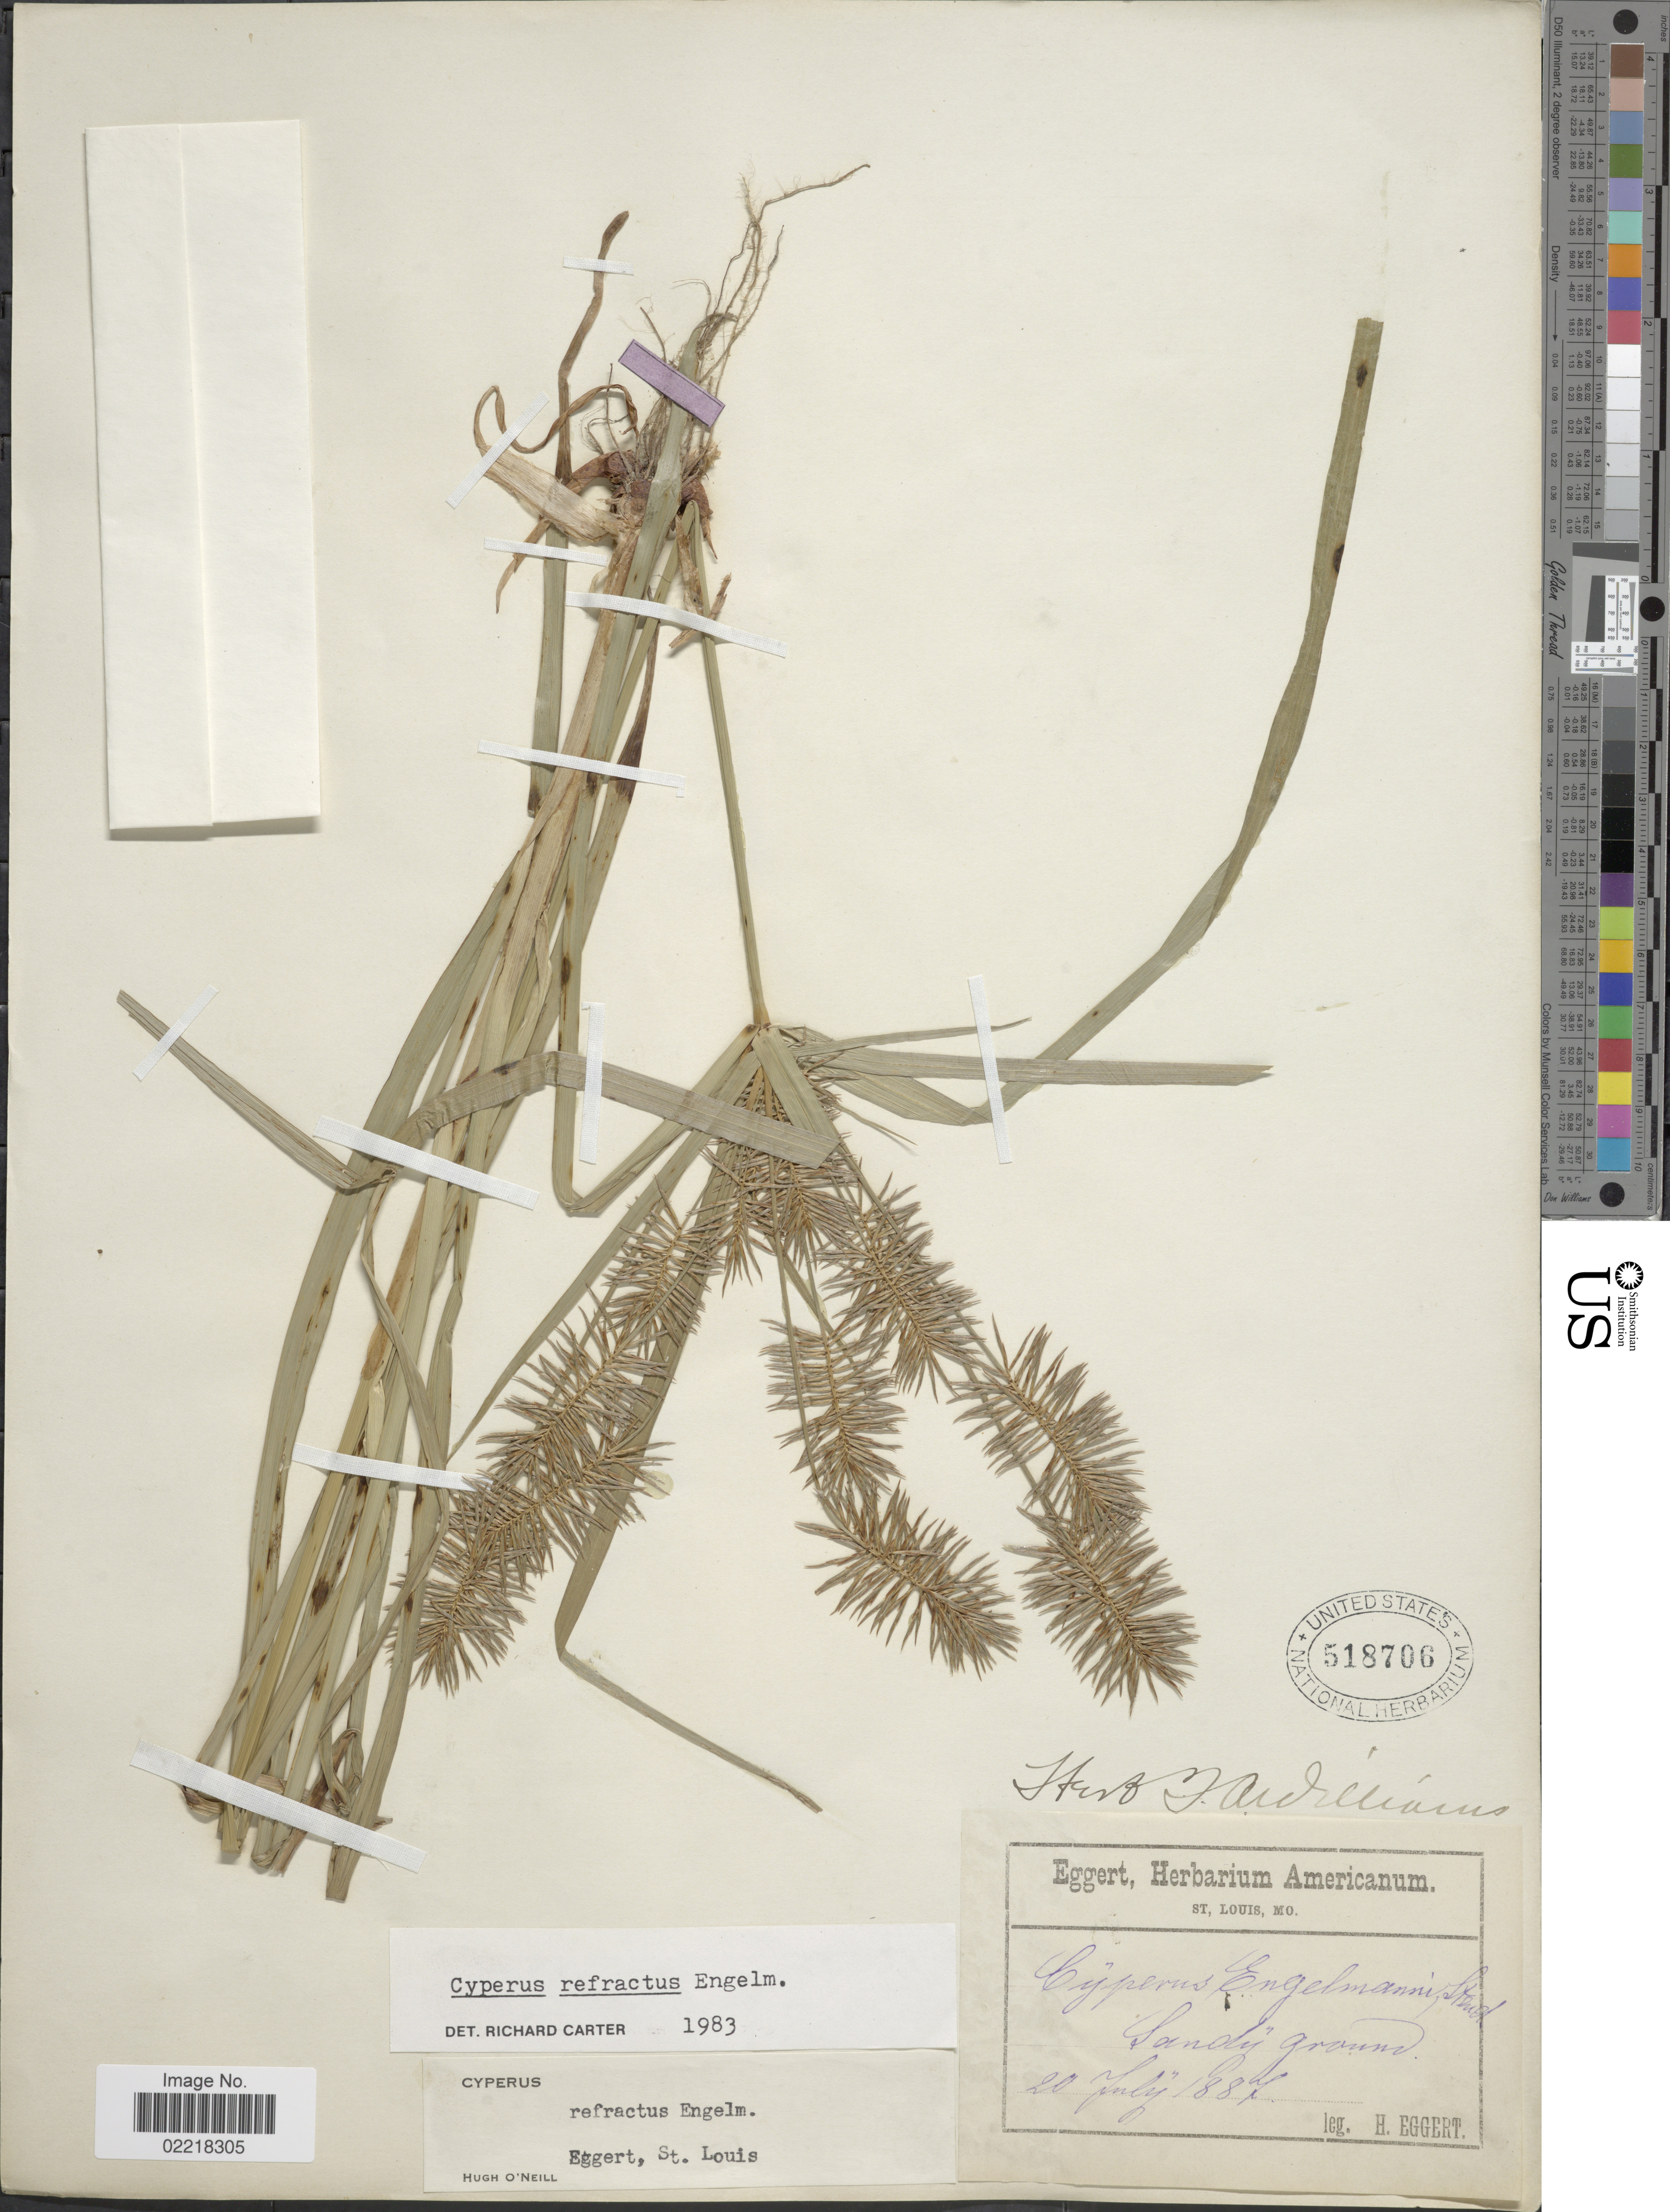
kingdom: Plantae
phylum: Tracheophyta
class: Liliopsida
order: Poales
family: Cyperaceae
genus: Cyperus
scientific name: Cyperus refractus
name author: Engelm. ex Boeckeler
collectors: H. Eggert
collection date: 1887-07-20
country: United States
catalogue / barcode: US 518706